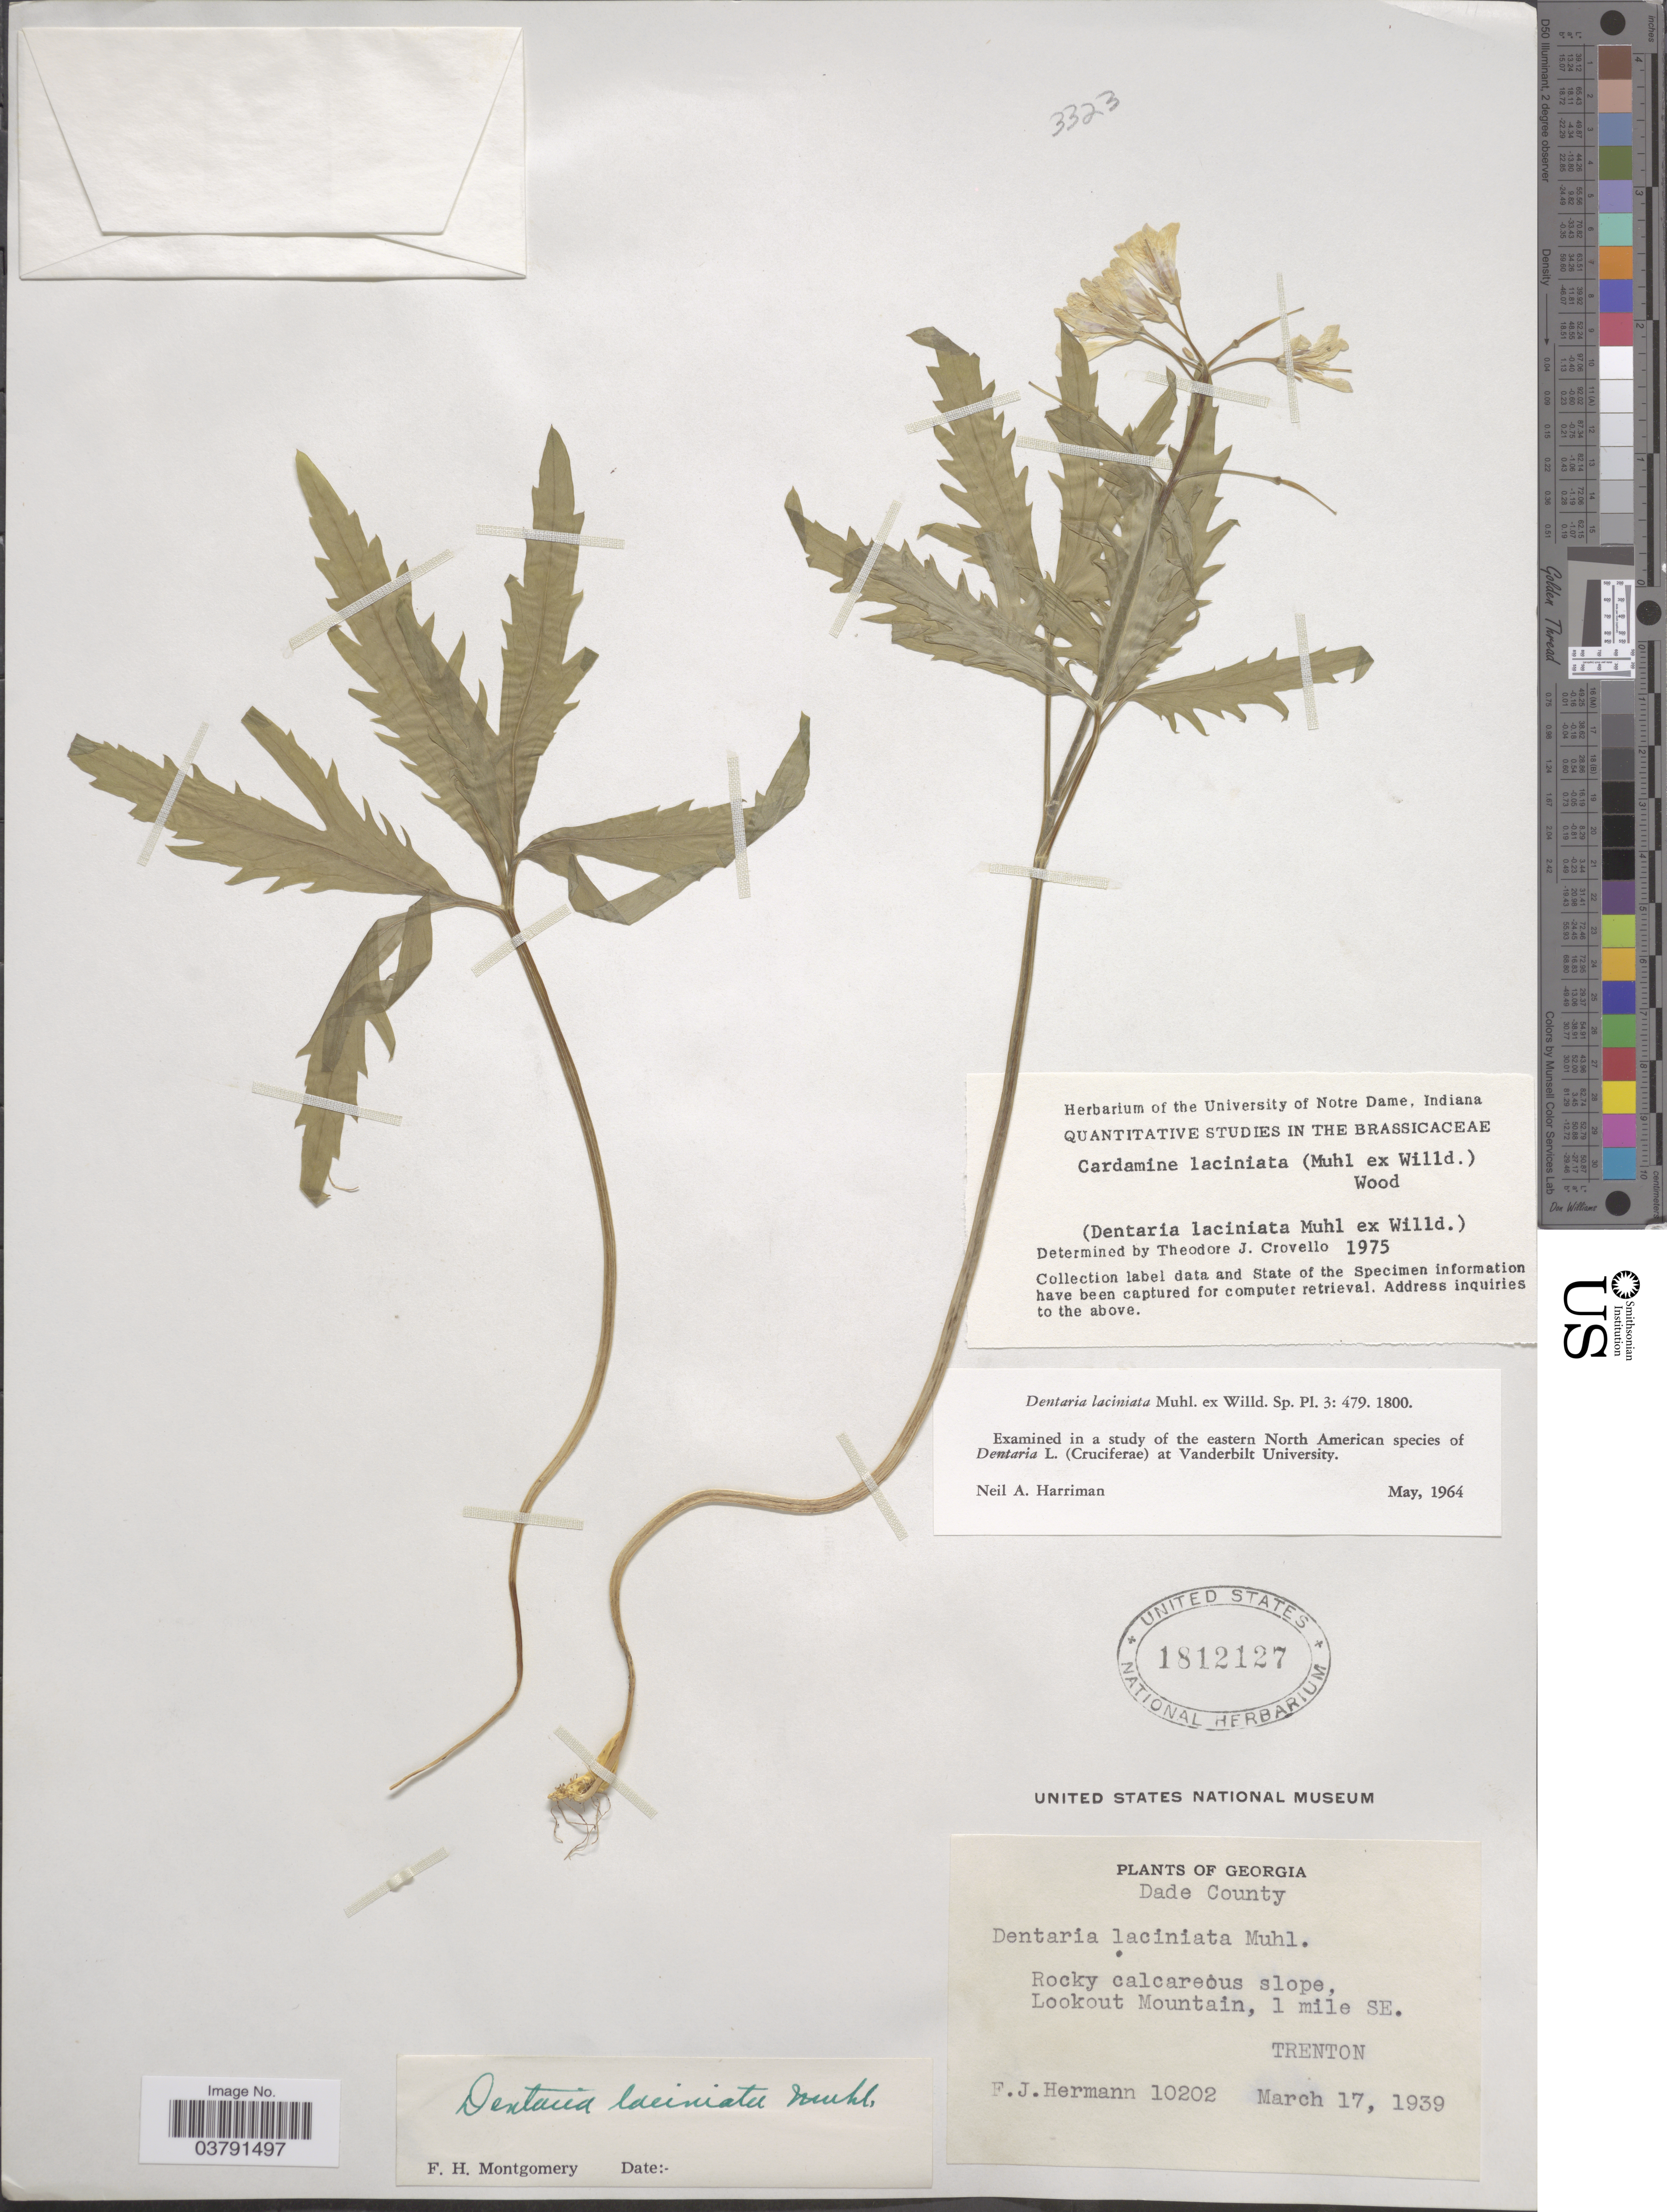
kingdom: Plantae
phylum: Tracheophyta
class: Magnoliopsida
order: Brassicales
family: Brassicaceae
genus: Dentaria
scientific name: Dentaria laciniata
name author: Muhl.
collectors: F. J. Hermann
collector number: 10202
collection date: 1939-03-17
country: United States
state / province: Georgia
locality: Dade County. Rocky calcareous slope, Lookout Mountain, 1 mile SE. Trenton.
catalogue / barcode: US 1812127